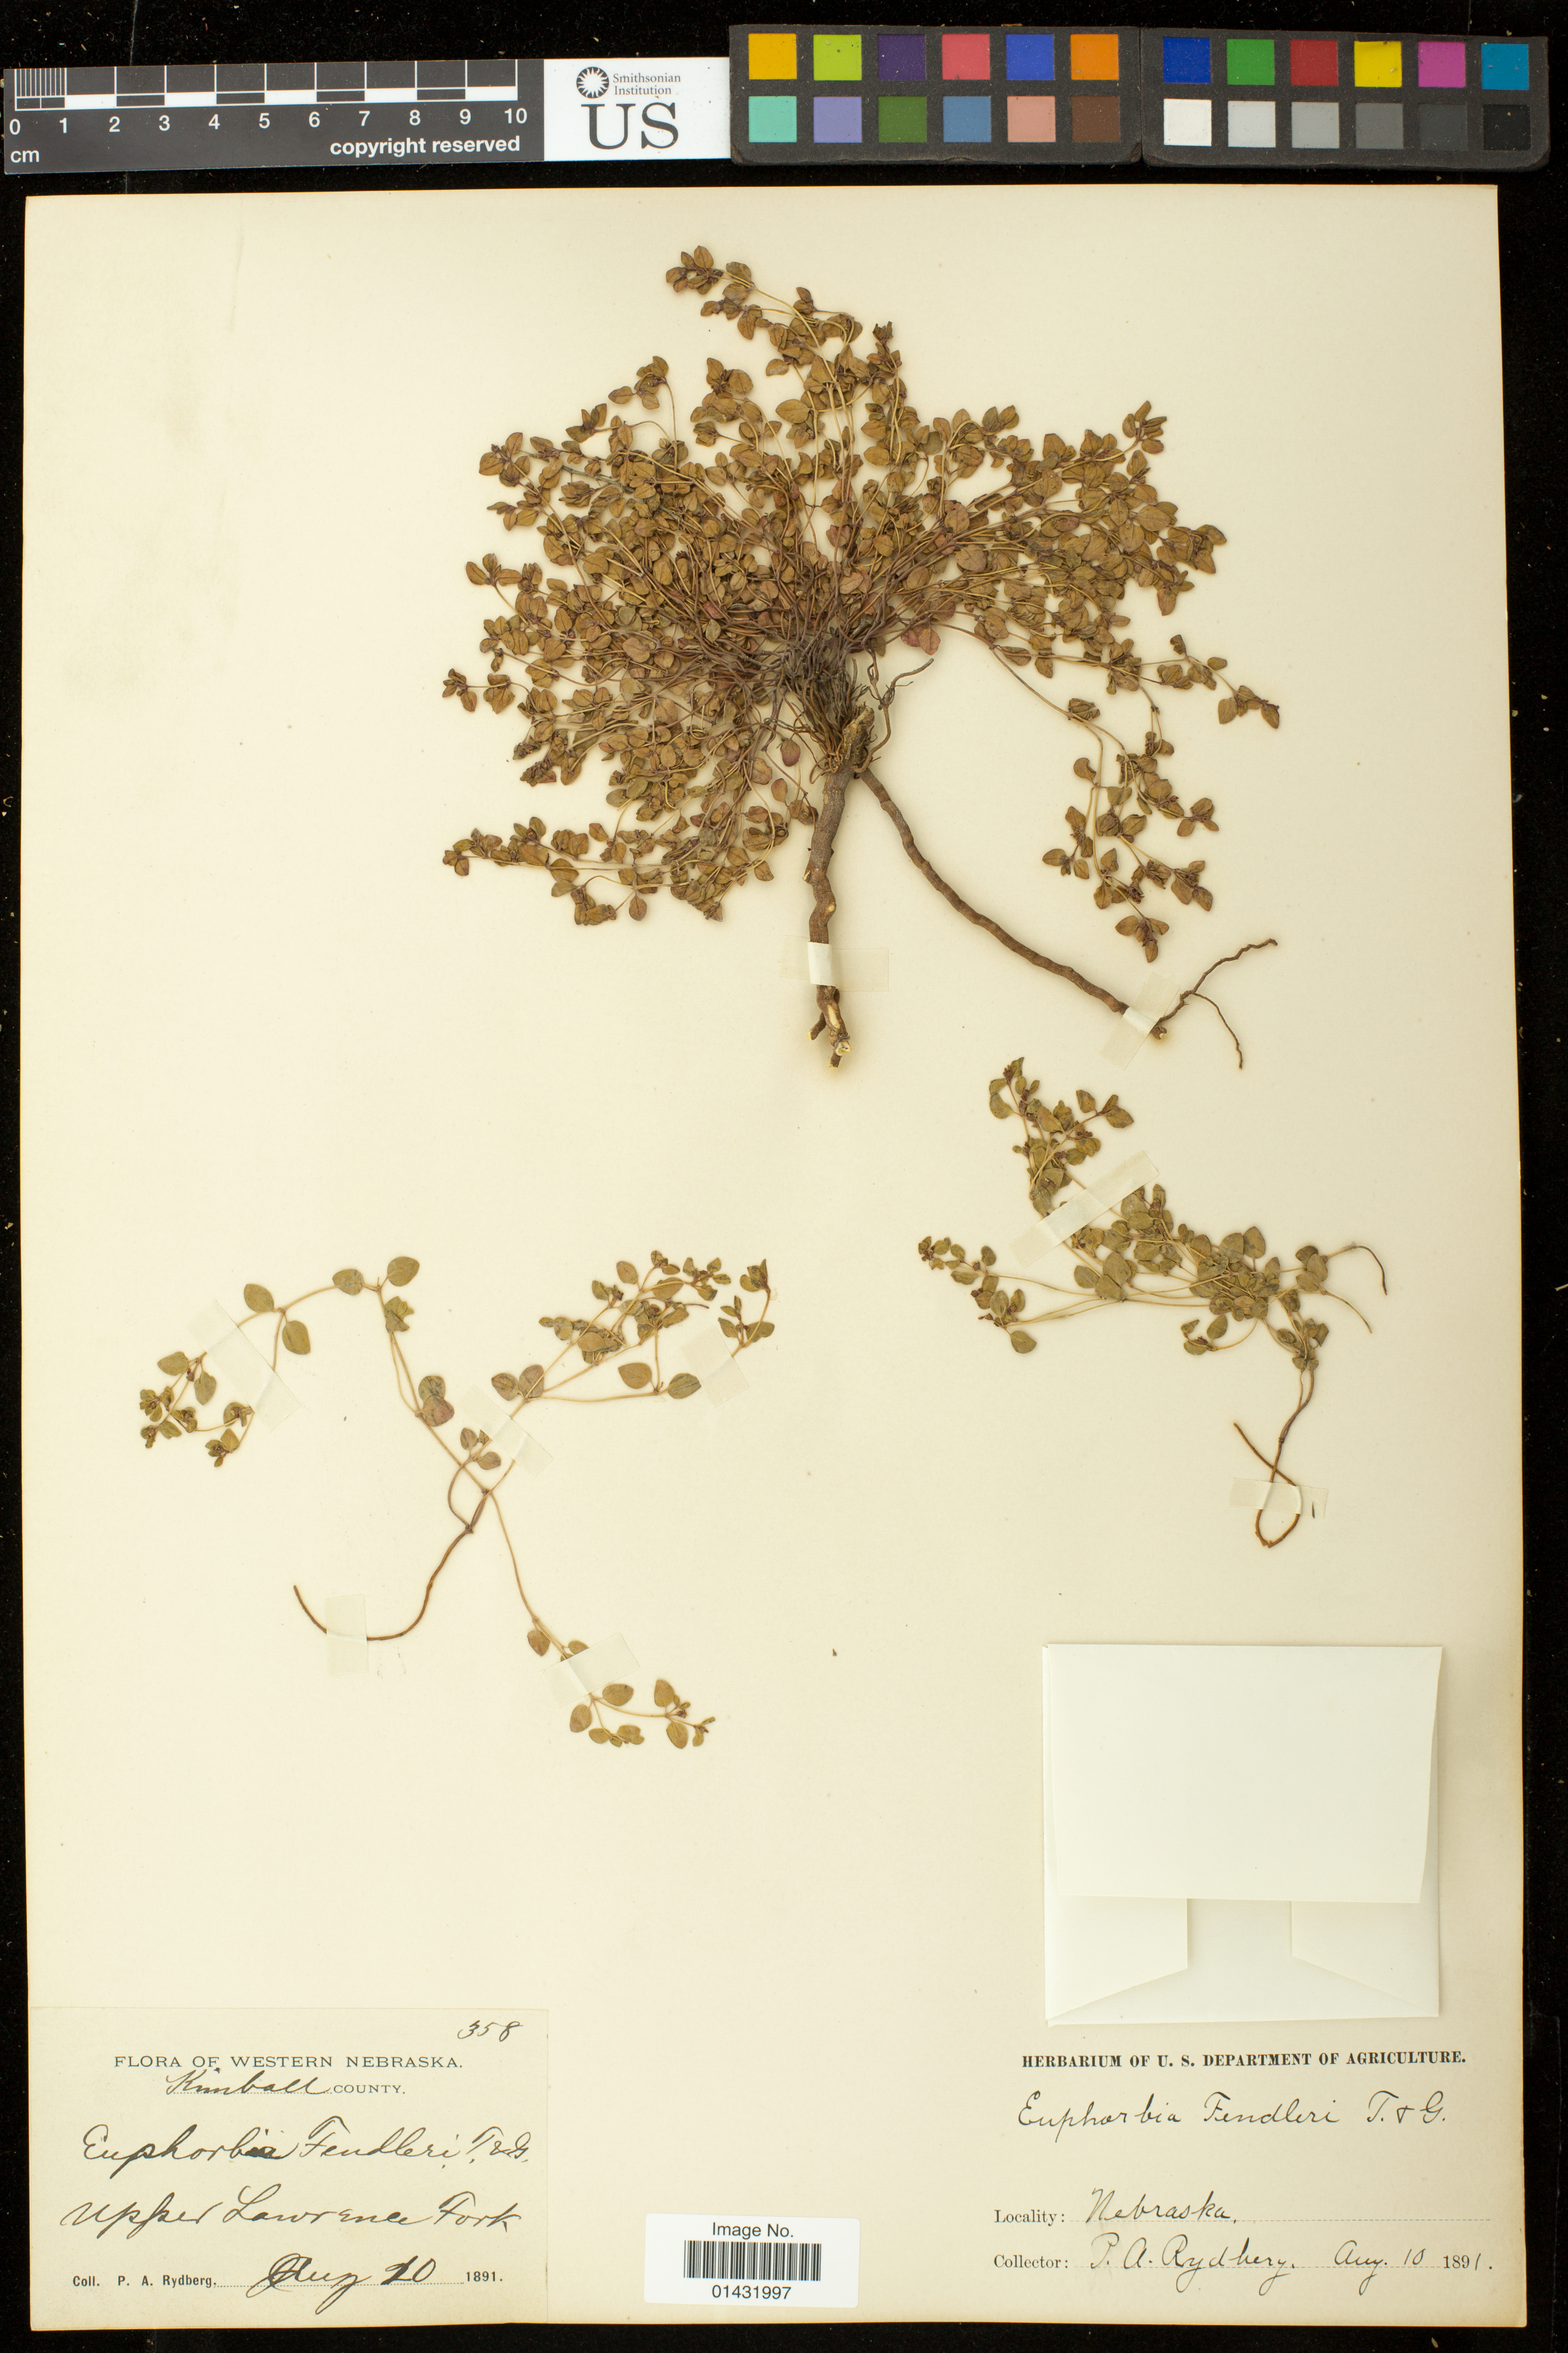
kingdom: Plantae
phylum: Tracheophyta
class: Magnoliopsida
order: Malpighiales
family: Euphorbiaceae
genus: Euphorbia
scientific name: Euphorbia fendleri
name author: Torr. & A. Gray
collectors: P. A. Rydberg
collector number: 358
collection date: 1891-08-10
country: United States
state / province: Nebraska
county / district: Kimball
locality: Upper Lawrence Fork